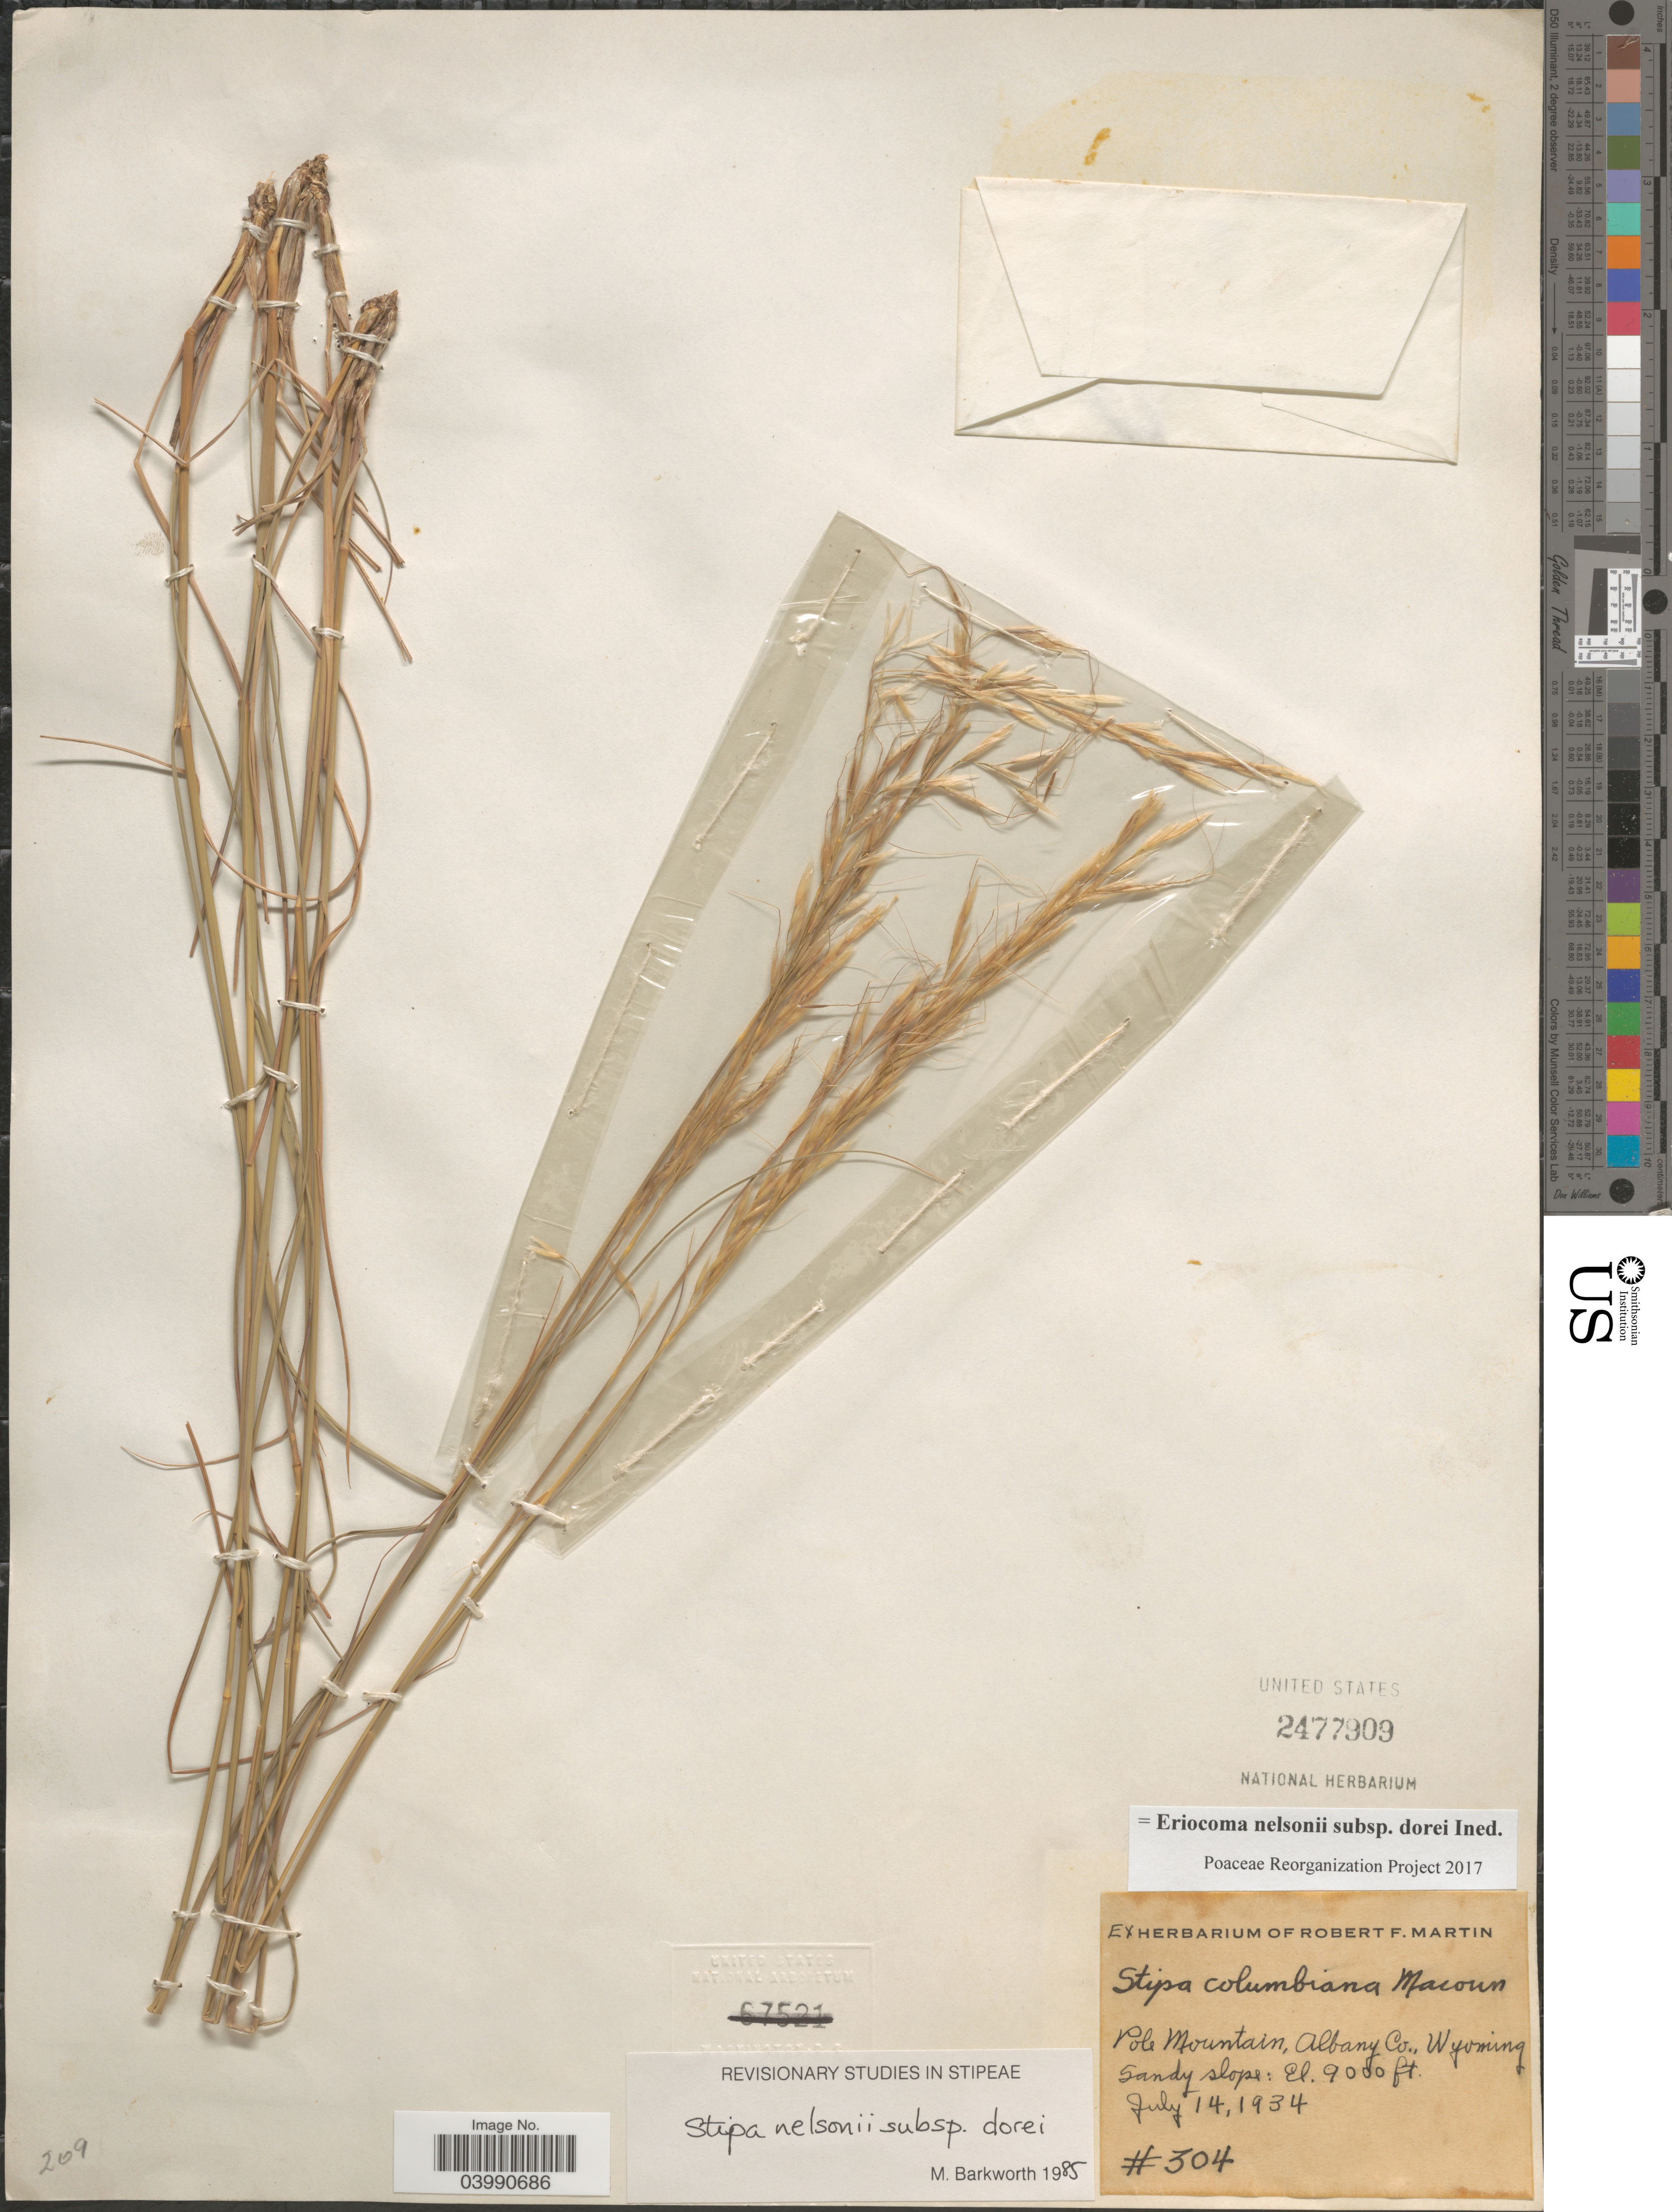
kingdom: Plantae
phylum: Tracheophyta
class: Liliopsida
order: Poales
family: Poaceae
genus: Eriocoma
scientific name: Eriocoma nelsonii subsp. dorei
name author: (Barkworth & J. Maze) Romasch.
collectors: ex herb. Martin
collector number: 304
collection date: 1934-07-14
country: United States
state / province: Wyoming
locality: Pole Mountain, Albany Co.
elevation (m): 2743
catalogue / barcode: US 2477909